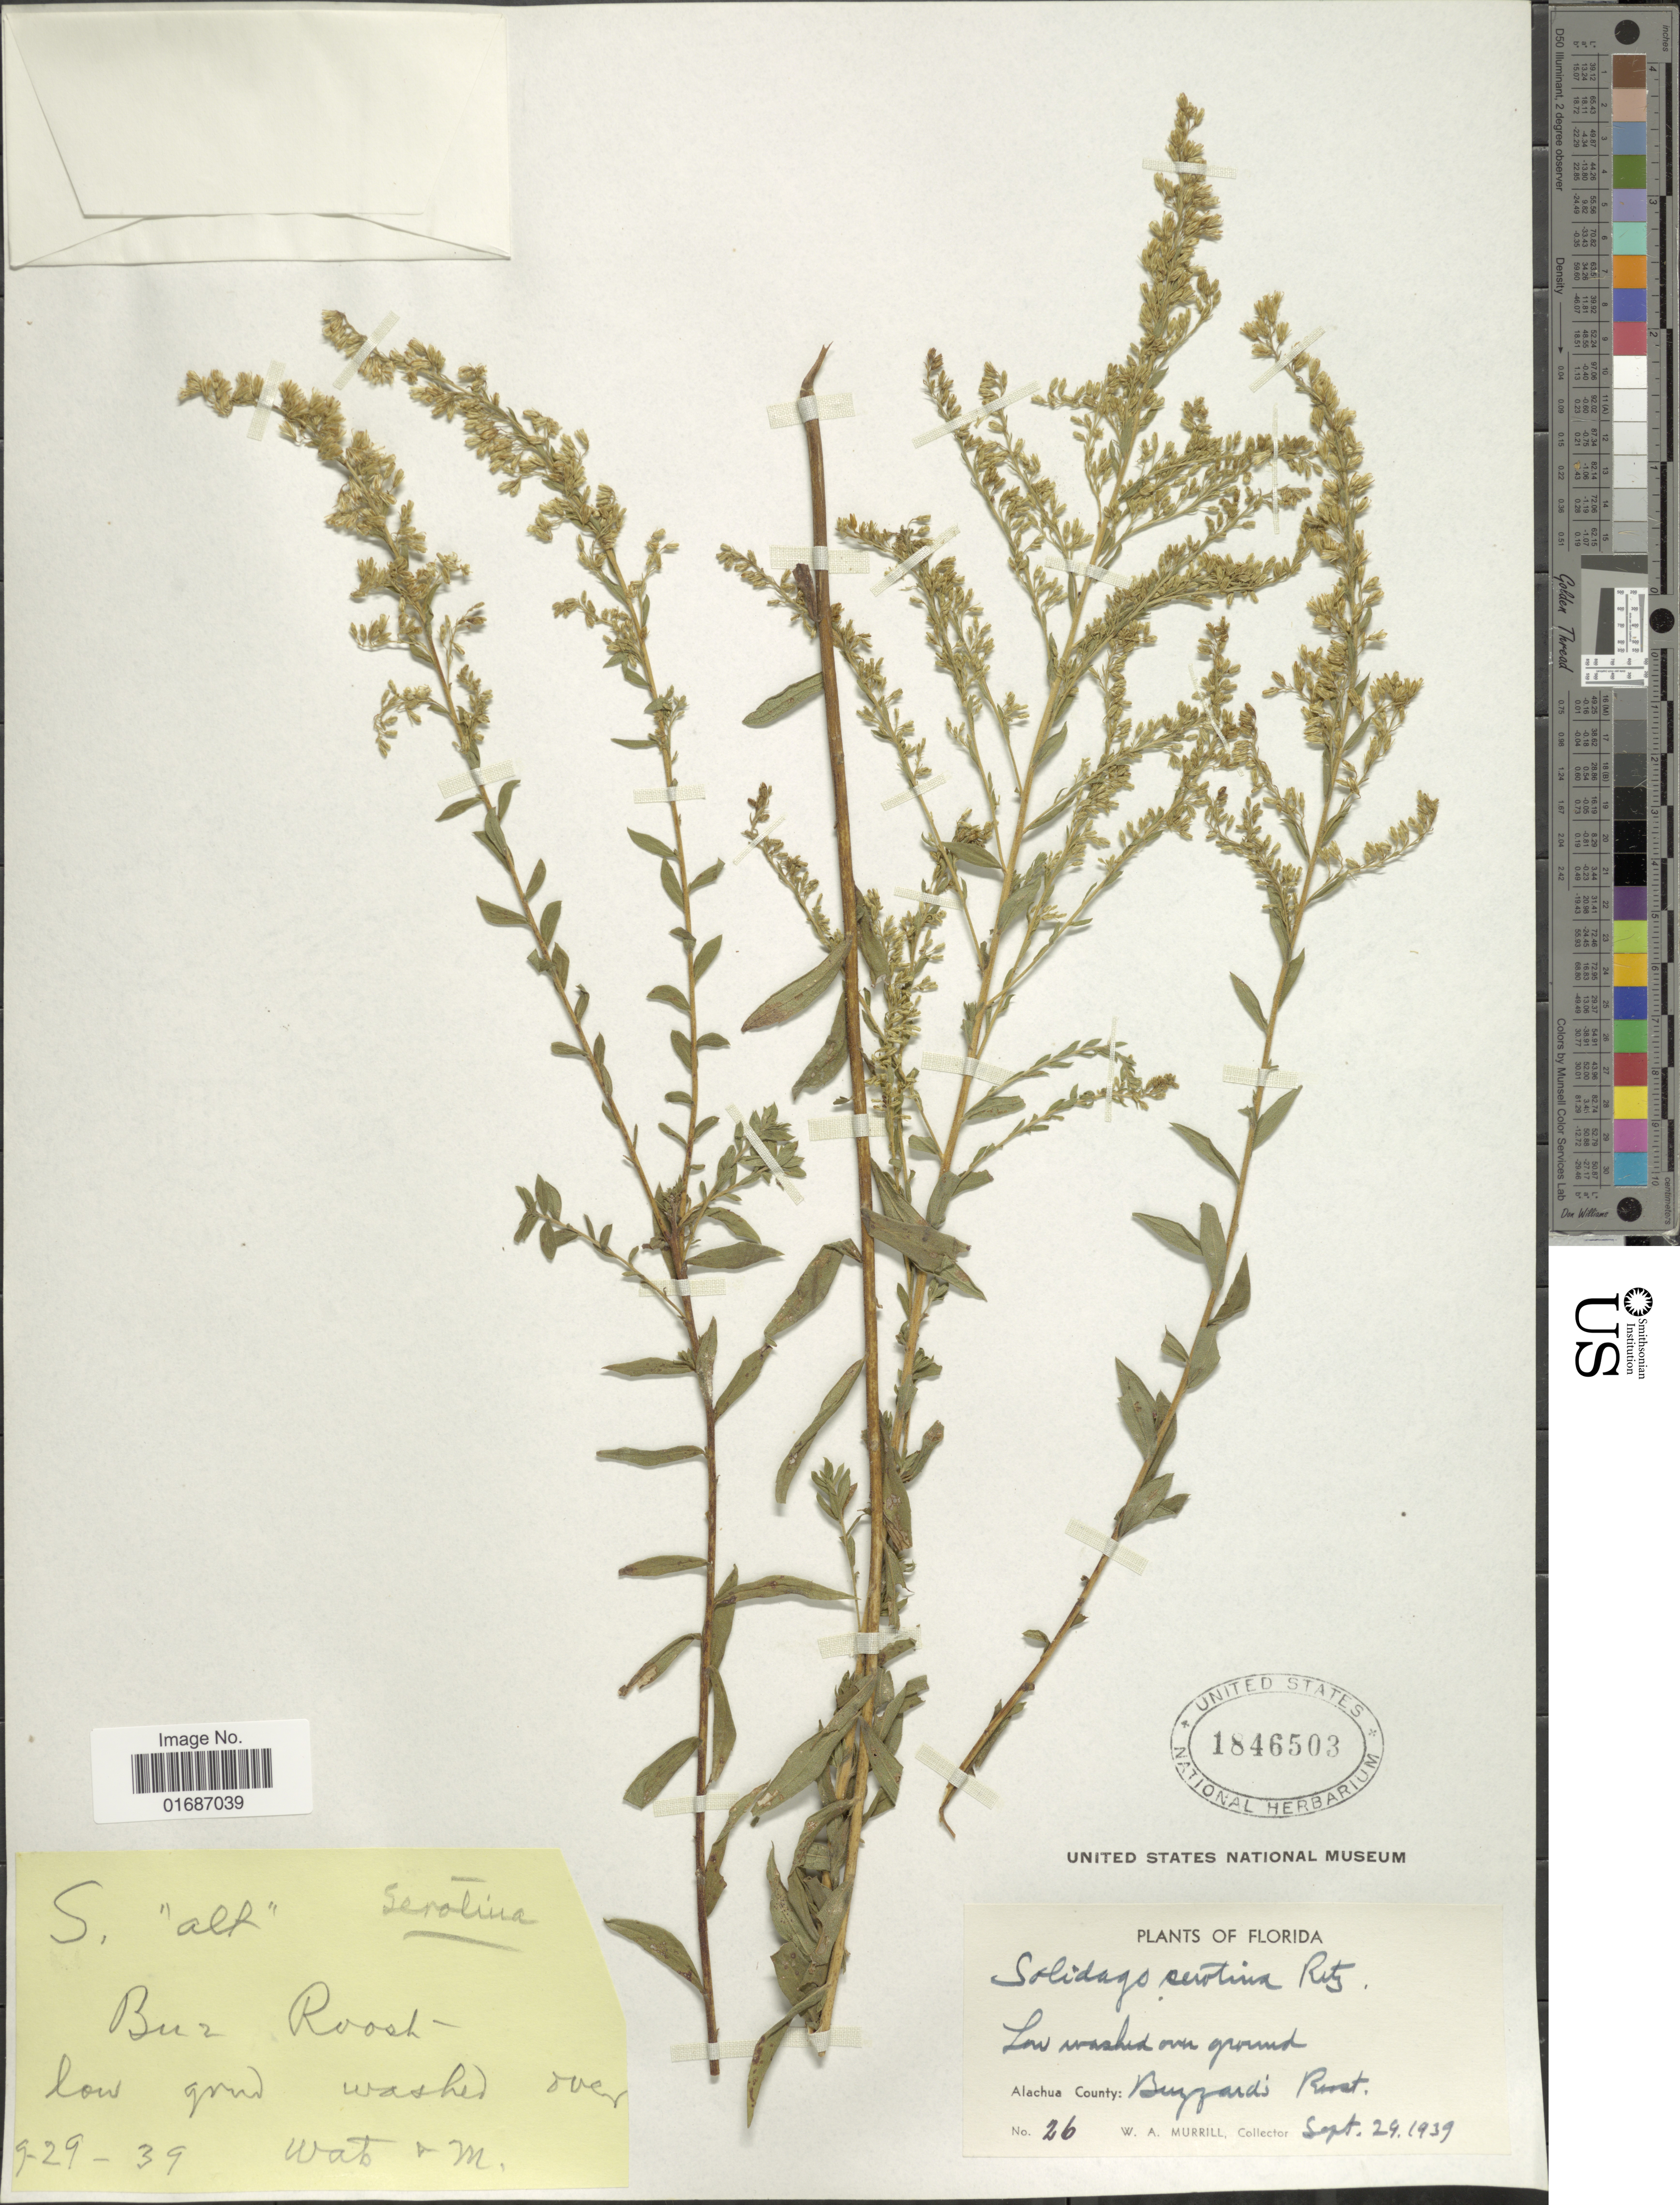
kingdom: Plantae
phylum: Tracheophyta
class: Magnoliopsida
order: Asterales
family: Asteraceae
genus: Solidago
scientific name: Solidago gigantea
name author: Aiton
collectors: W. A. Murrill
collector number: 26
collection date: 1939-09-29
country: United States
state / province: Florida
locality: Alachua County: Buzzardi Roost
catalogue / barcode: US 1846503